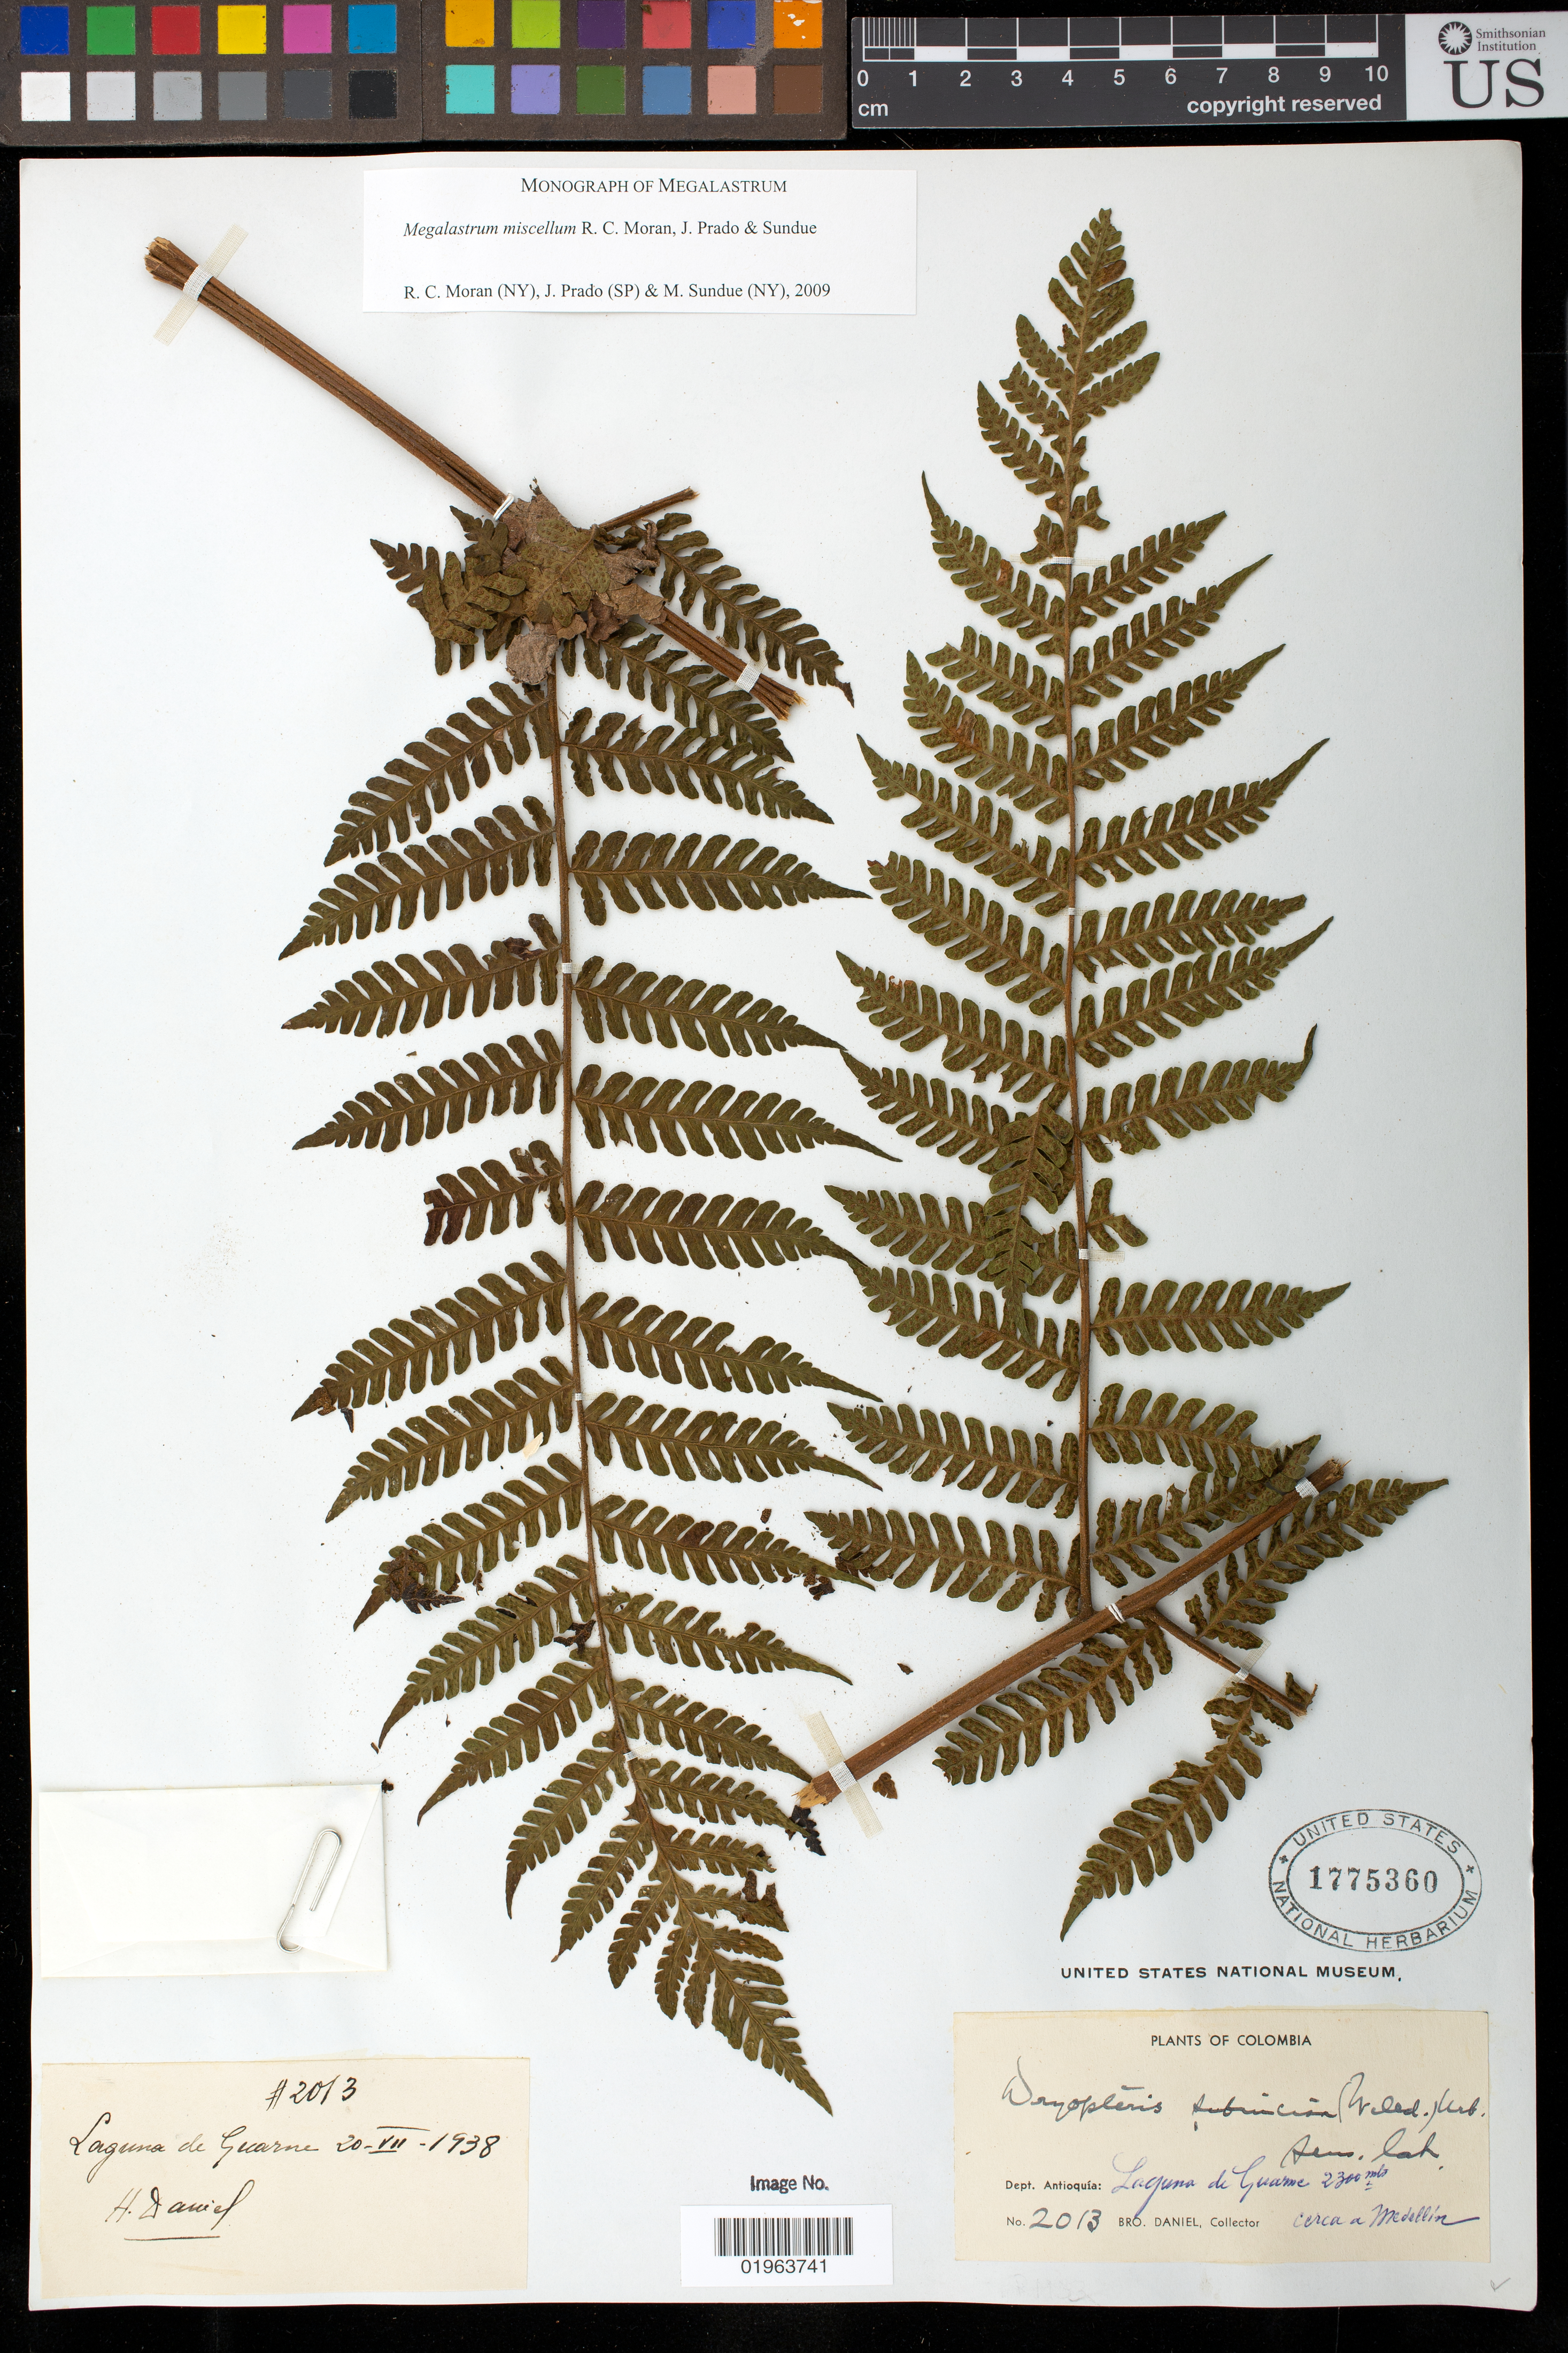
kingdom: Plantae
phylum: Tracheophyta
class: Polypodiopsida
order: Polypodiales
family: Dryopteridaceae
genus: Megalastrum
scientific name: Megalastrum miscellum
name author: R.C. Moran et al.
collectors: Bro. Daniel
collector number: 2013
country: Colombia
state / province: Antioquia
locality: Laguna de Guarne, cerca a Medellin.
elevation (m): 2300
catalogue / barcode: US 1775360